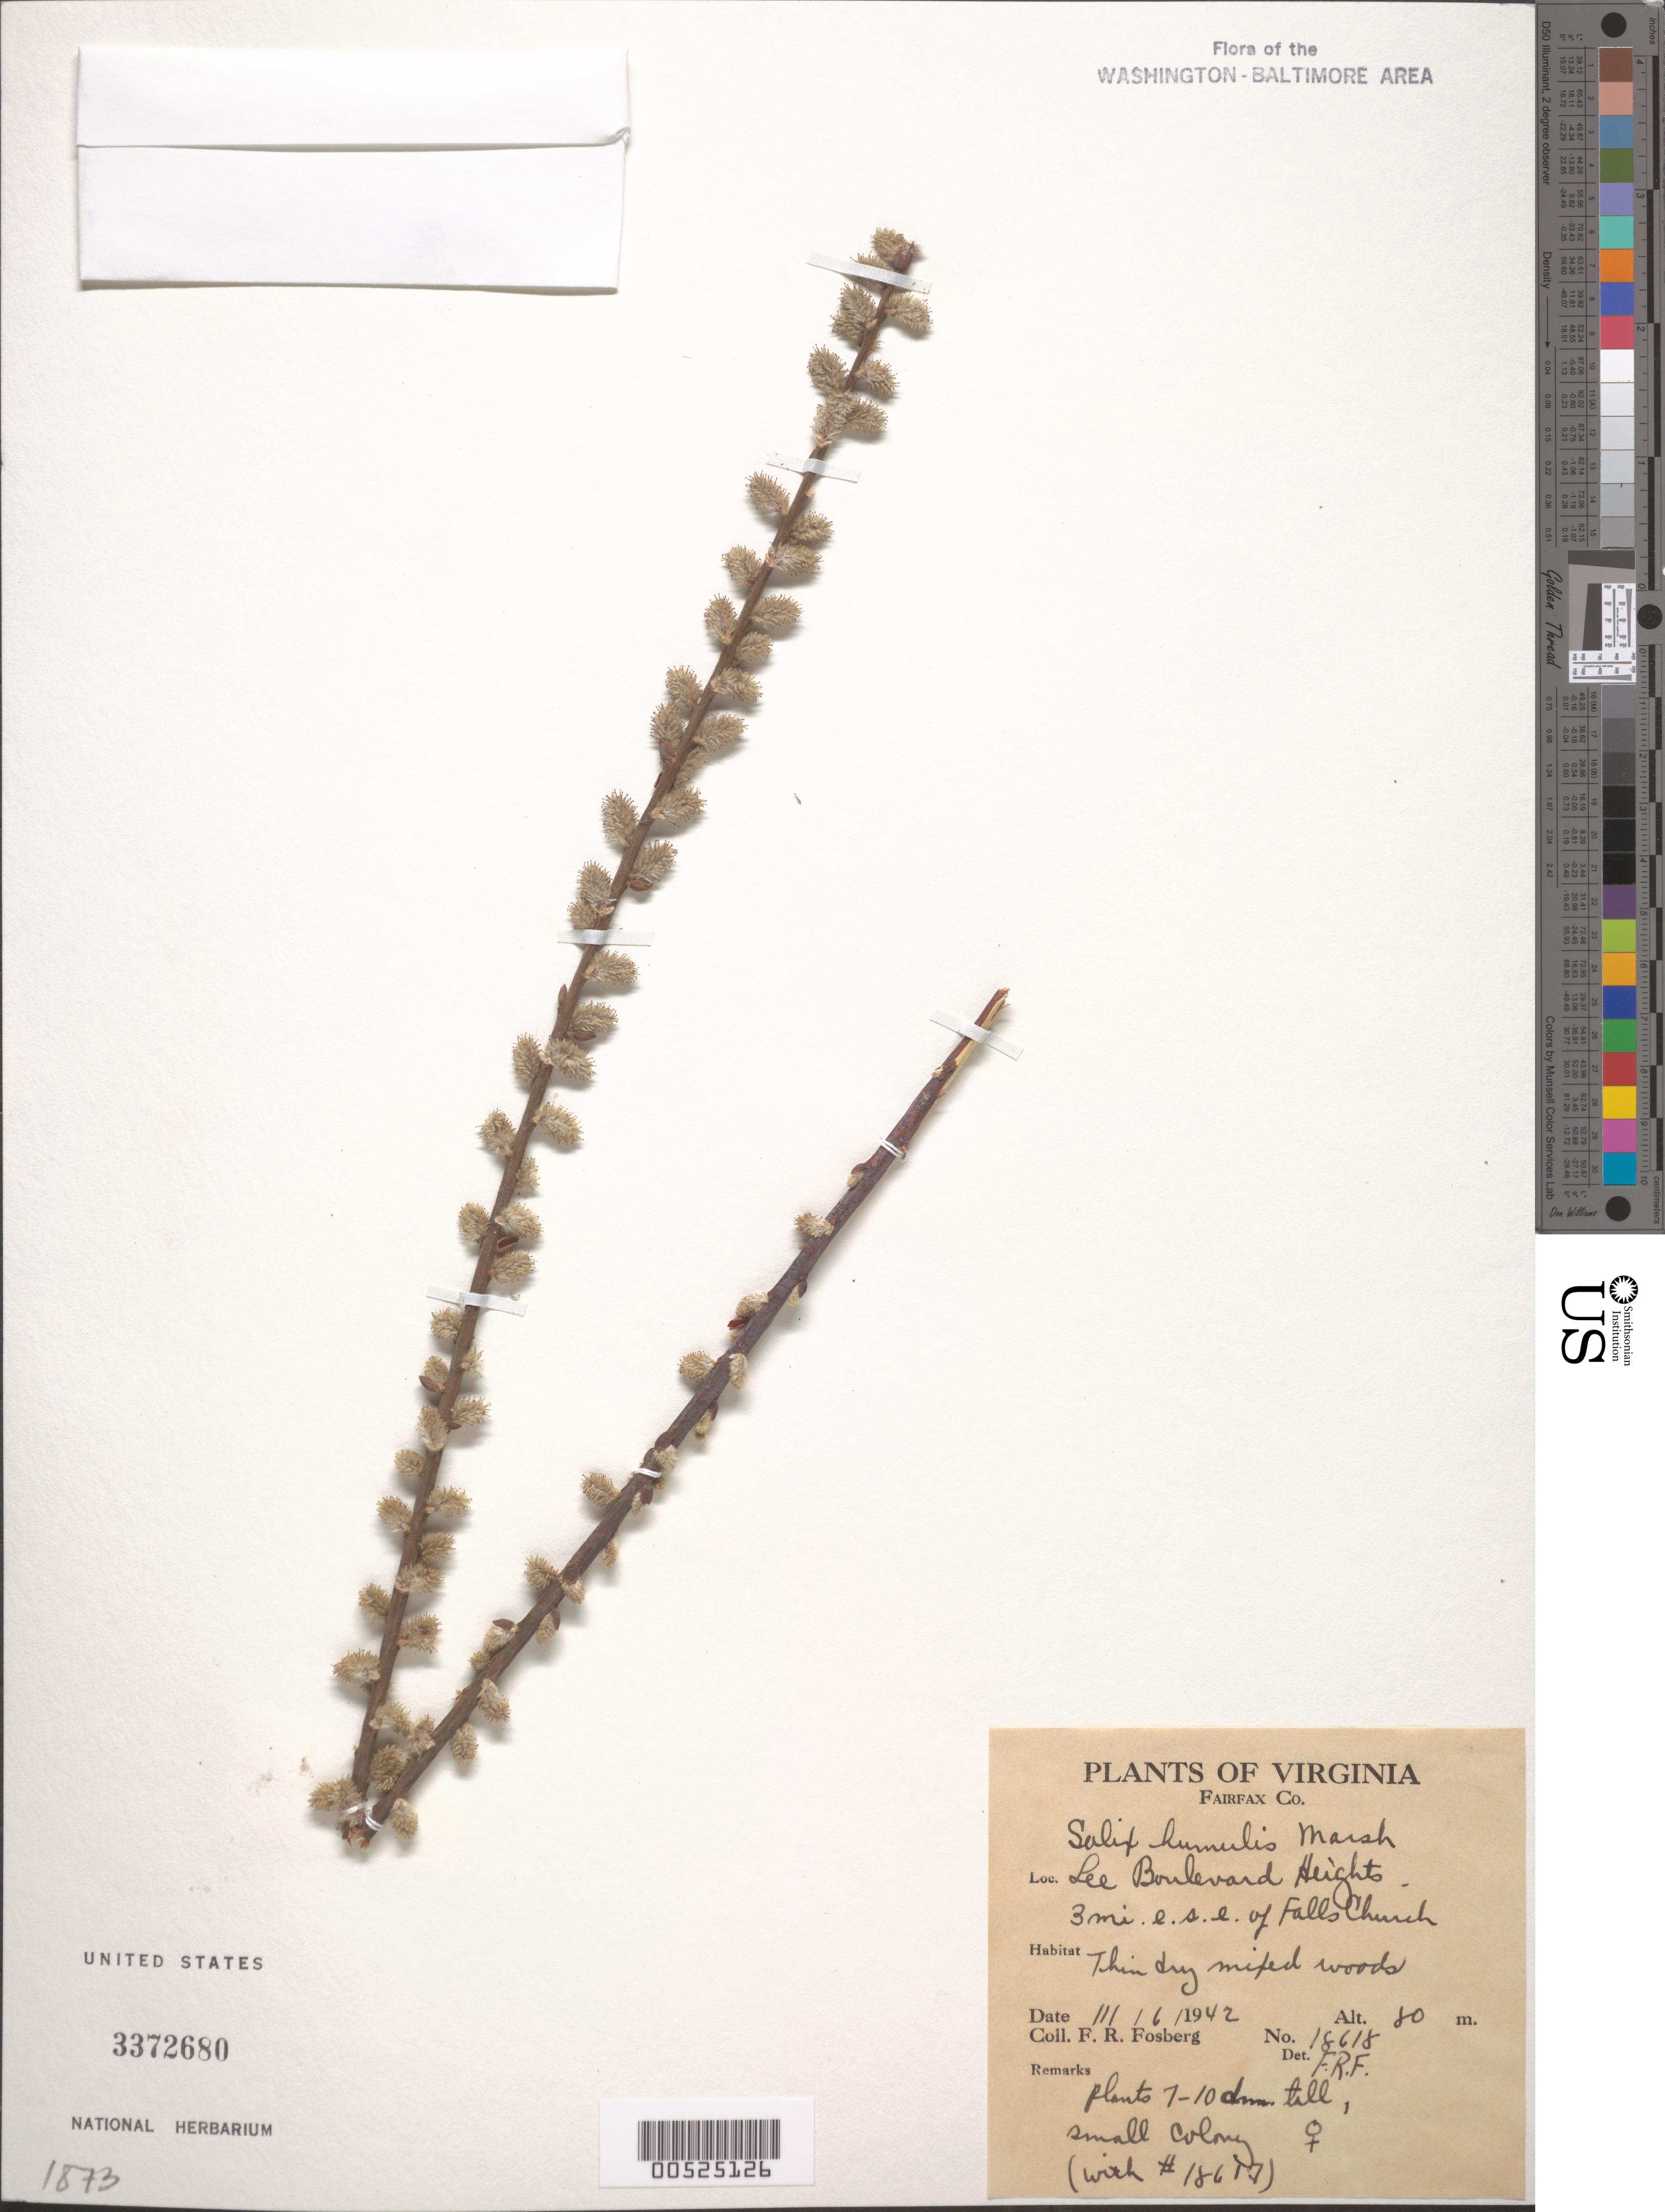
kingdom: Plantae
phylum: Tracheophyta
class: Magnoliopsida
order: Malpighiales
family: Salicaceae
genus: Salix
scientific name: Salix humilis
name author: Marshall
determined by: Fosberg, F. R.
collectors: F. R. Fosberg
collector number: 18618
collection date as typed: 06 Mar 1942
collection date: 1942-03-06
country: United States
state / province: Virginia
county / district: Fairfax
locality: Lee Boulevard Heights, 3 mi. ESE of Falls Church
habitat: Thin dry mixed woods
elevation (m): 80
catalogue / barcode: US 3372680